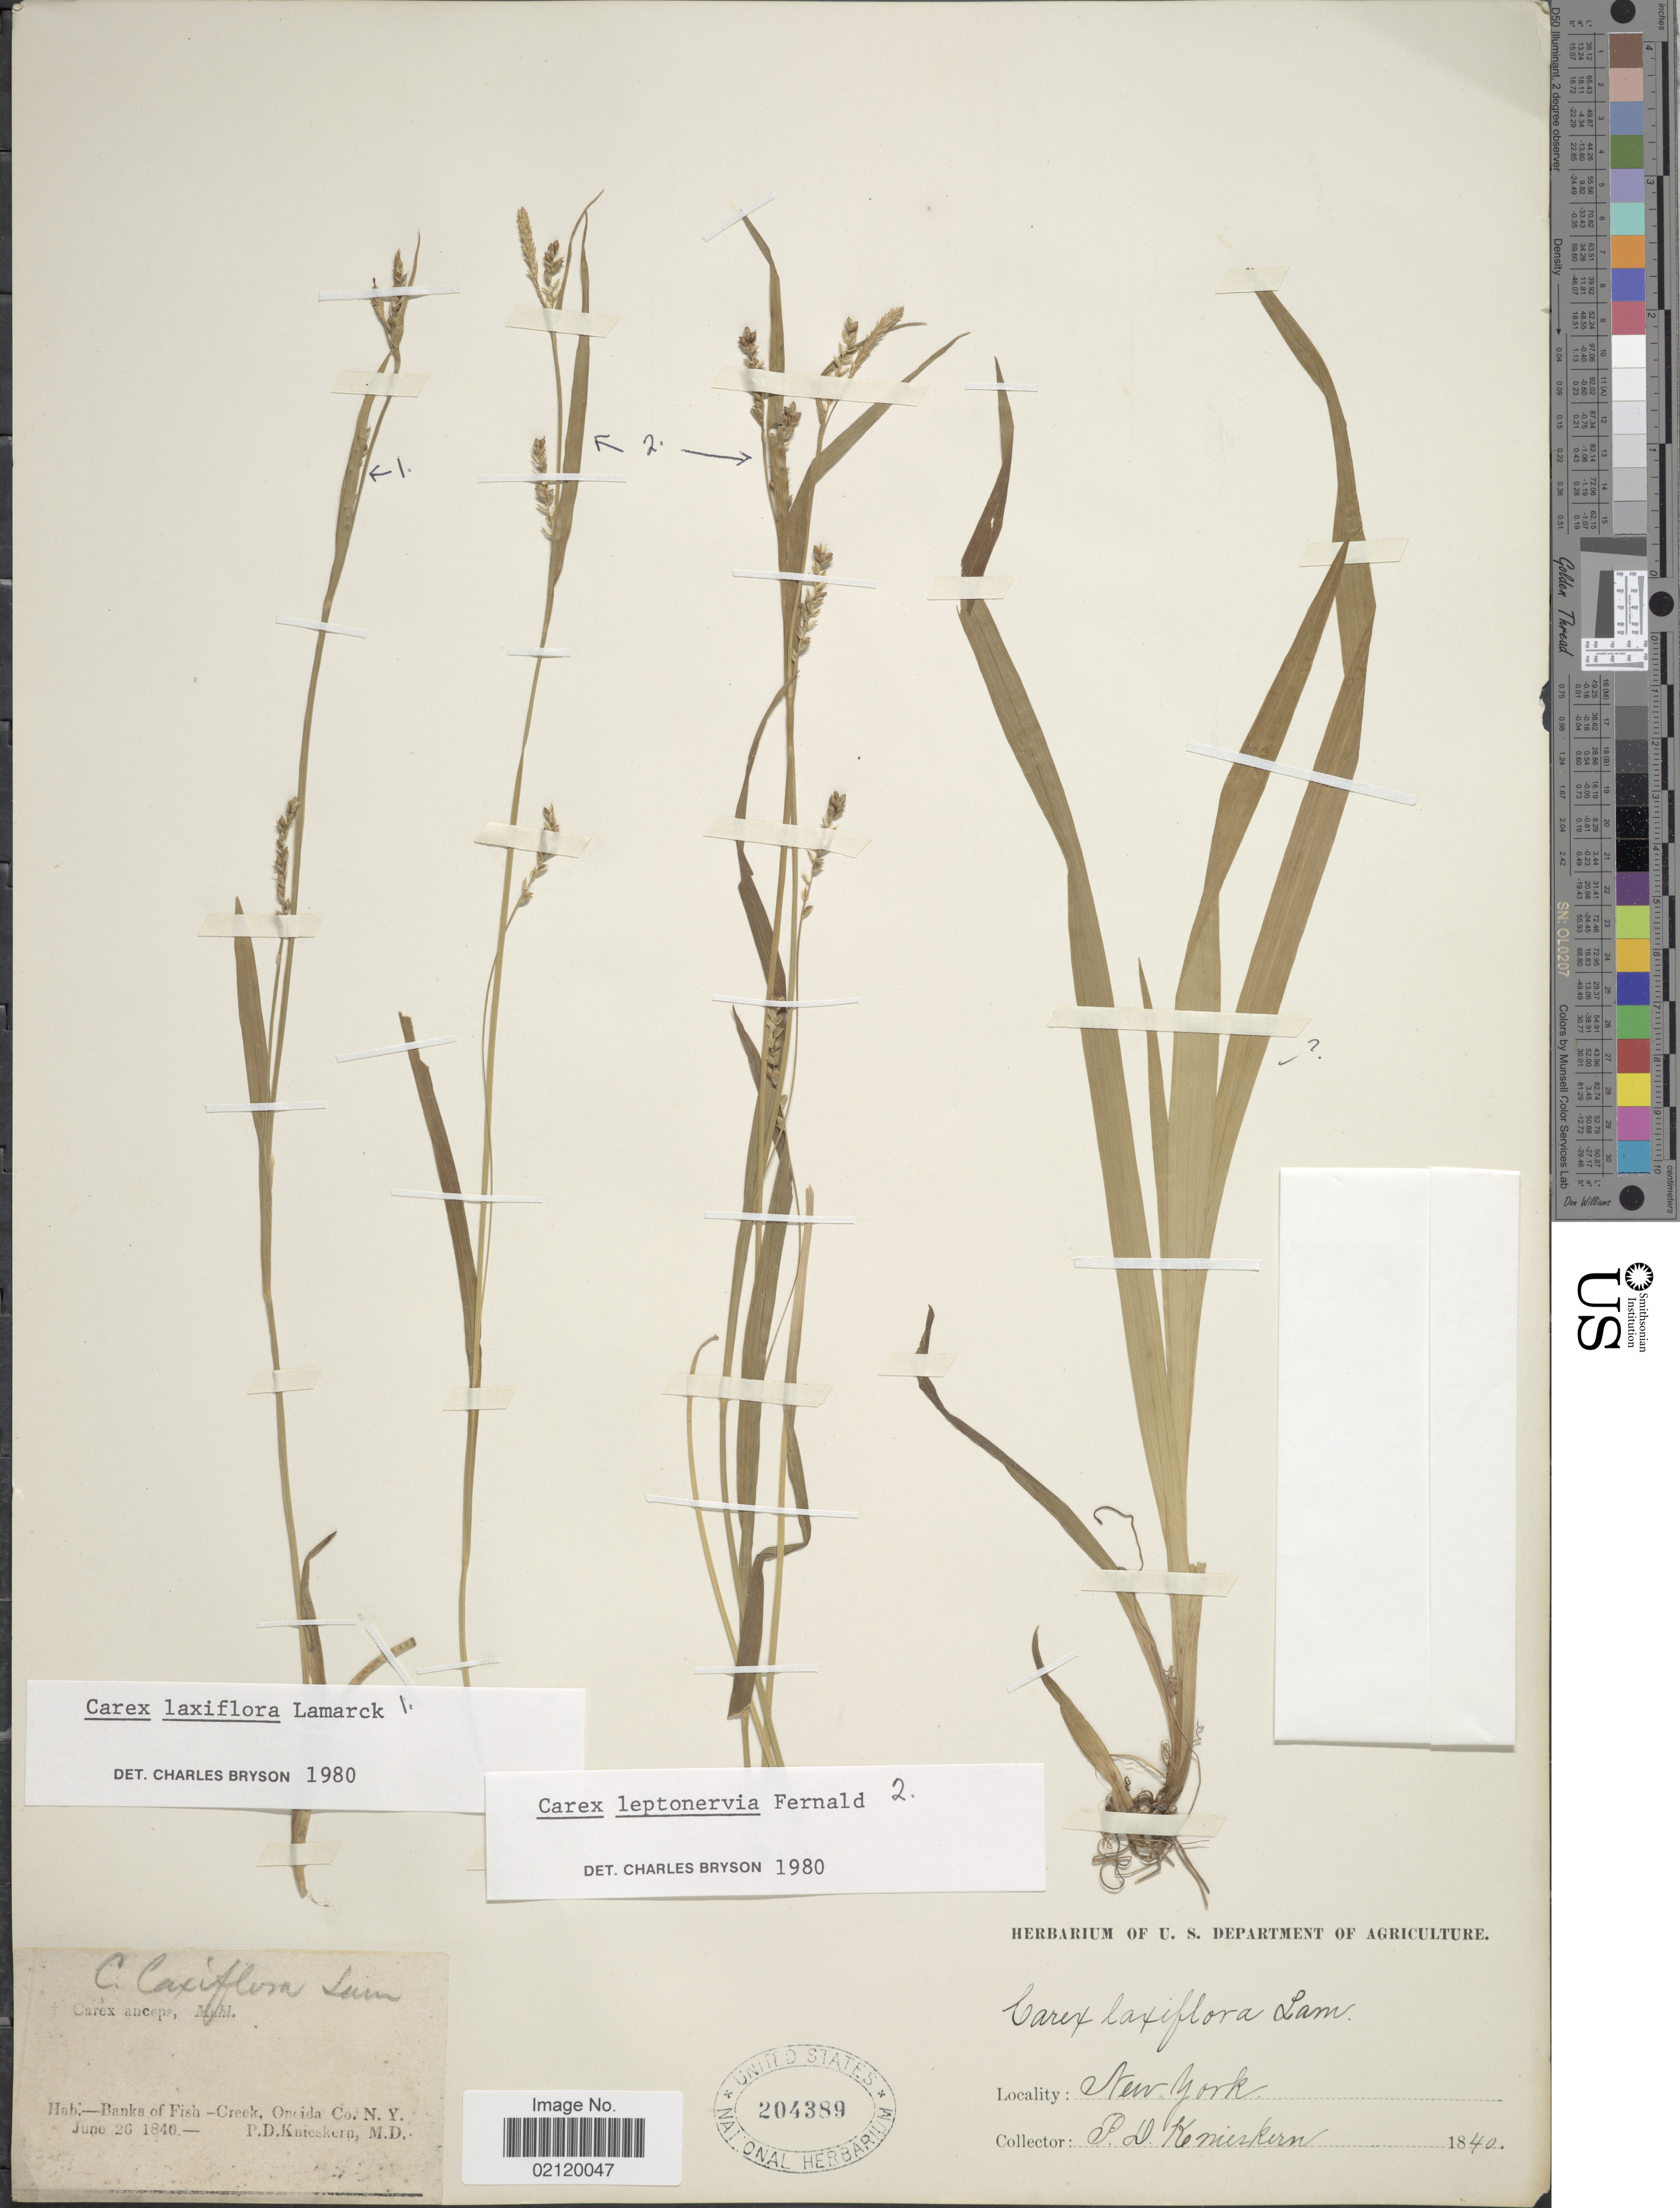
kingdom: Plantae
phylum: Tracheophyta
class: Liliopsida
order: Poales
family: Cyperaceae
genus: Carex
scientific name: Carex laxiflora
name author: Lam.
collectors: P. D. Knieskern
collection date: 1840-06-26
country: United States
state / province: New York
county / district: Oneida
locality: Banks of Fish-Creek, Oneida Co.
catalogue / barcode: US 204389